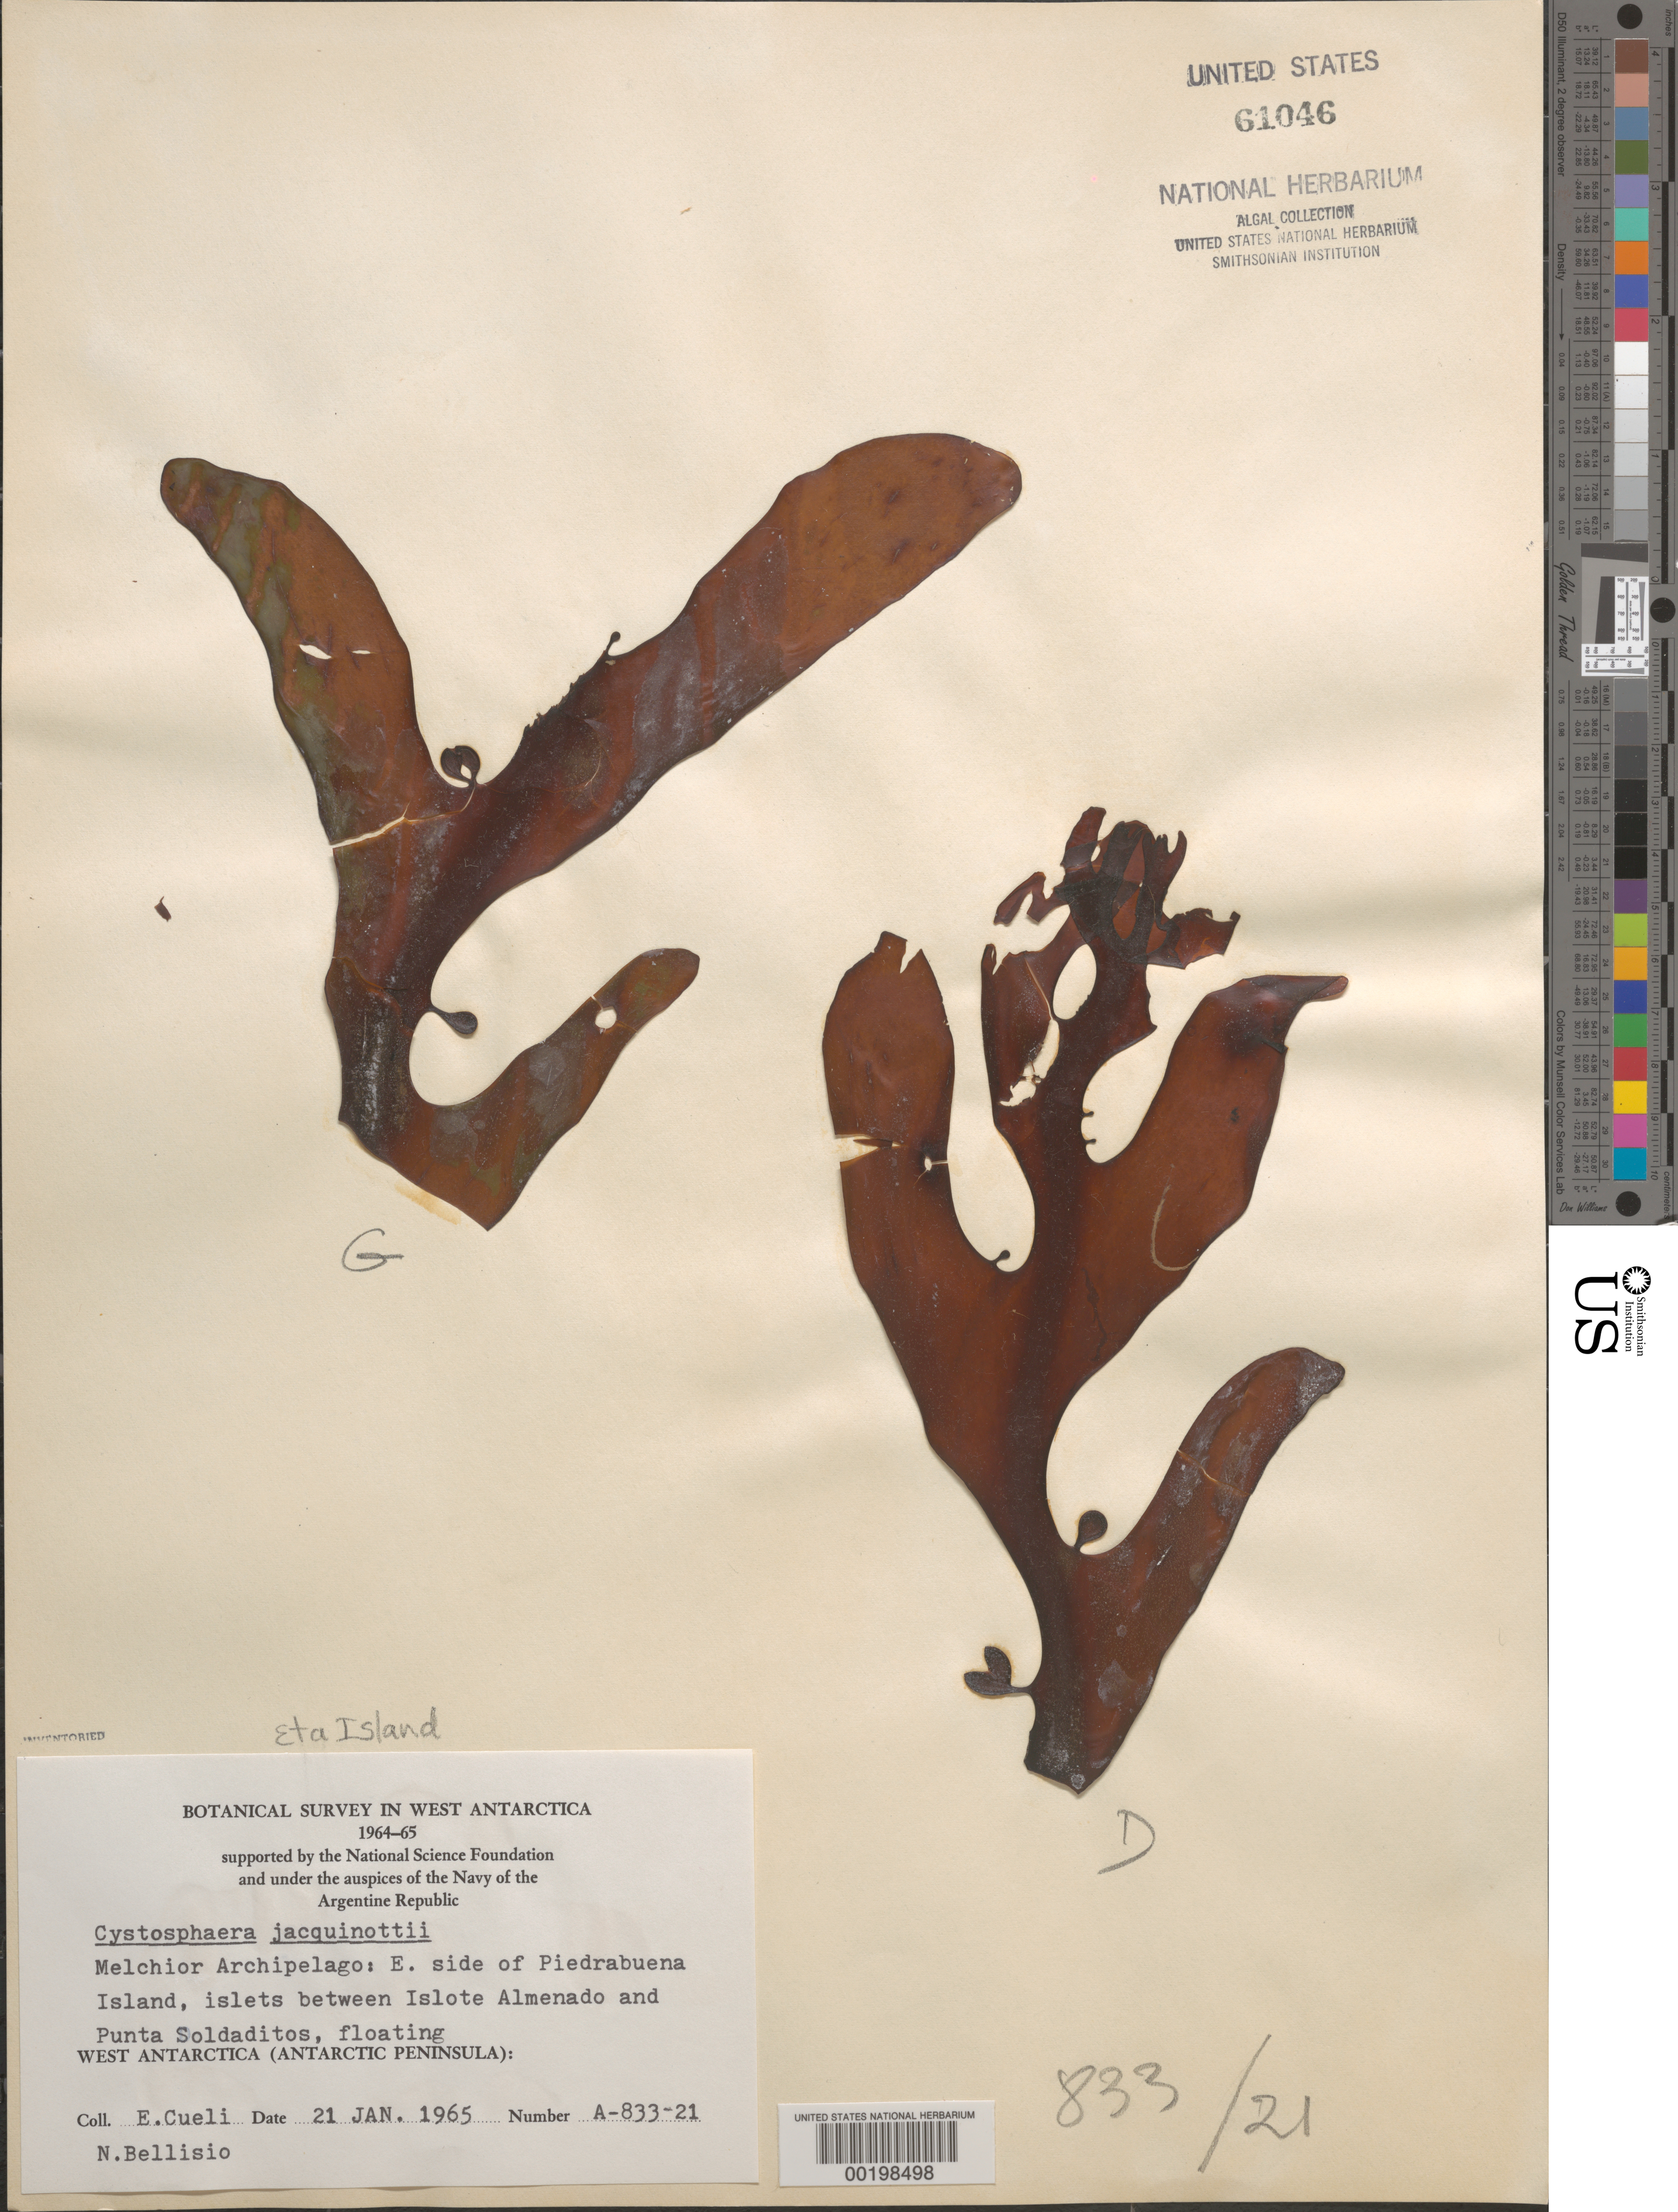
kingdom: Chromista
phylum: Ochrophyta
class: Phaeophyceae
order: Fucales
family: Seirococcaceae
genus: Cystosphaera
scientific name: Cystosphaera jacquinotii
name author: (Montagne) Skottsberg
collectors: E. Cueli & N. Bellisio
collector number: A-833-21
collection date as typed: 21 Jan 1965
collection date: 1965-01-21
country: Antarctica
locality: Islets between Islote Almenado & Punta Soladitos, Eta Island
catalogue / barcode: US 61046